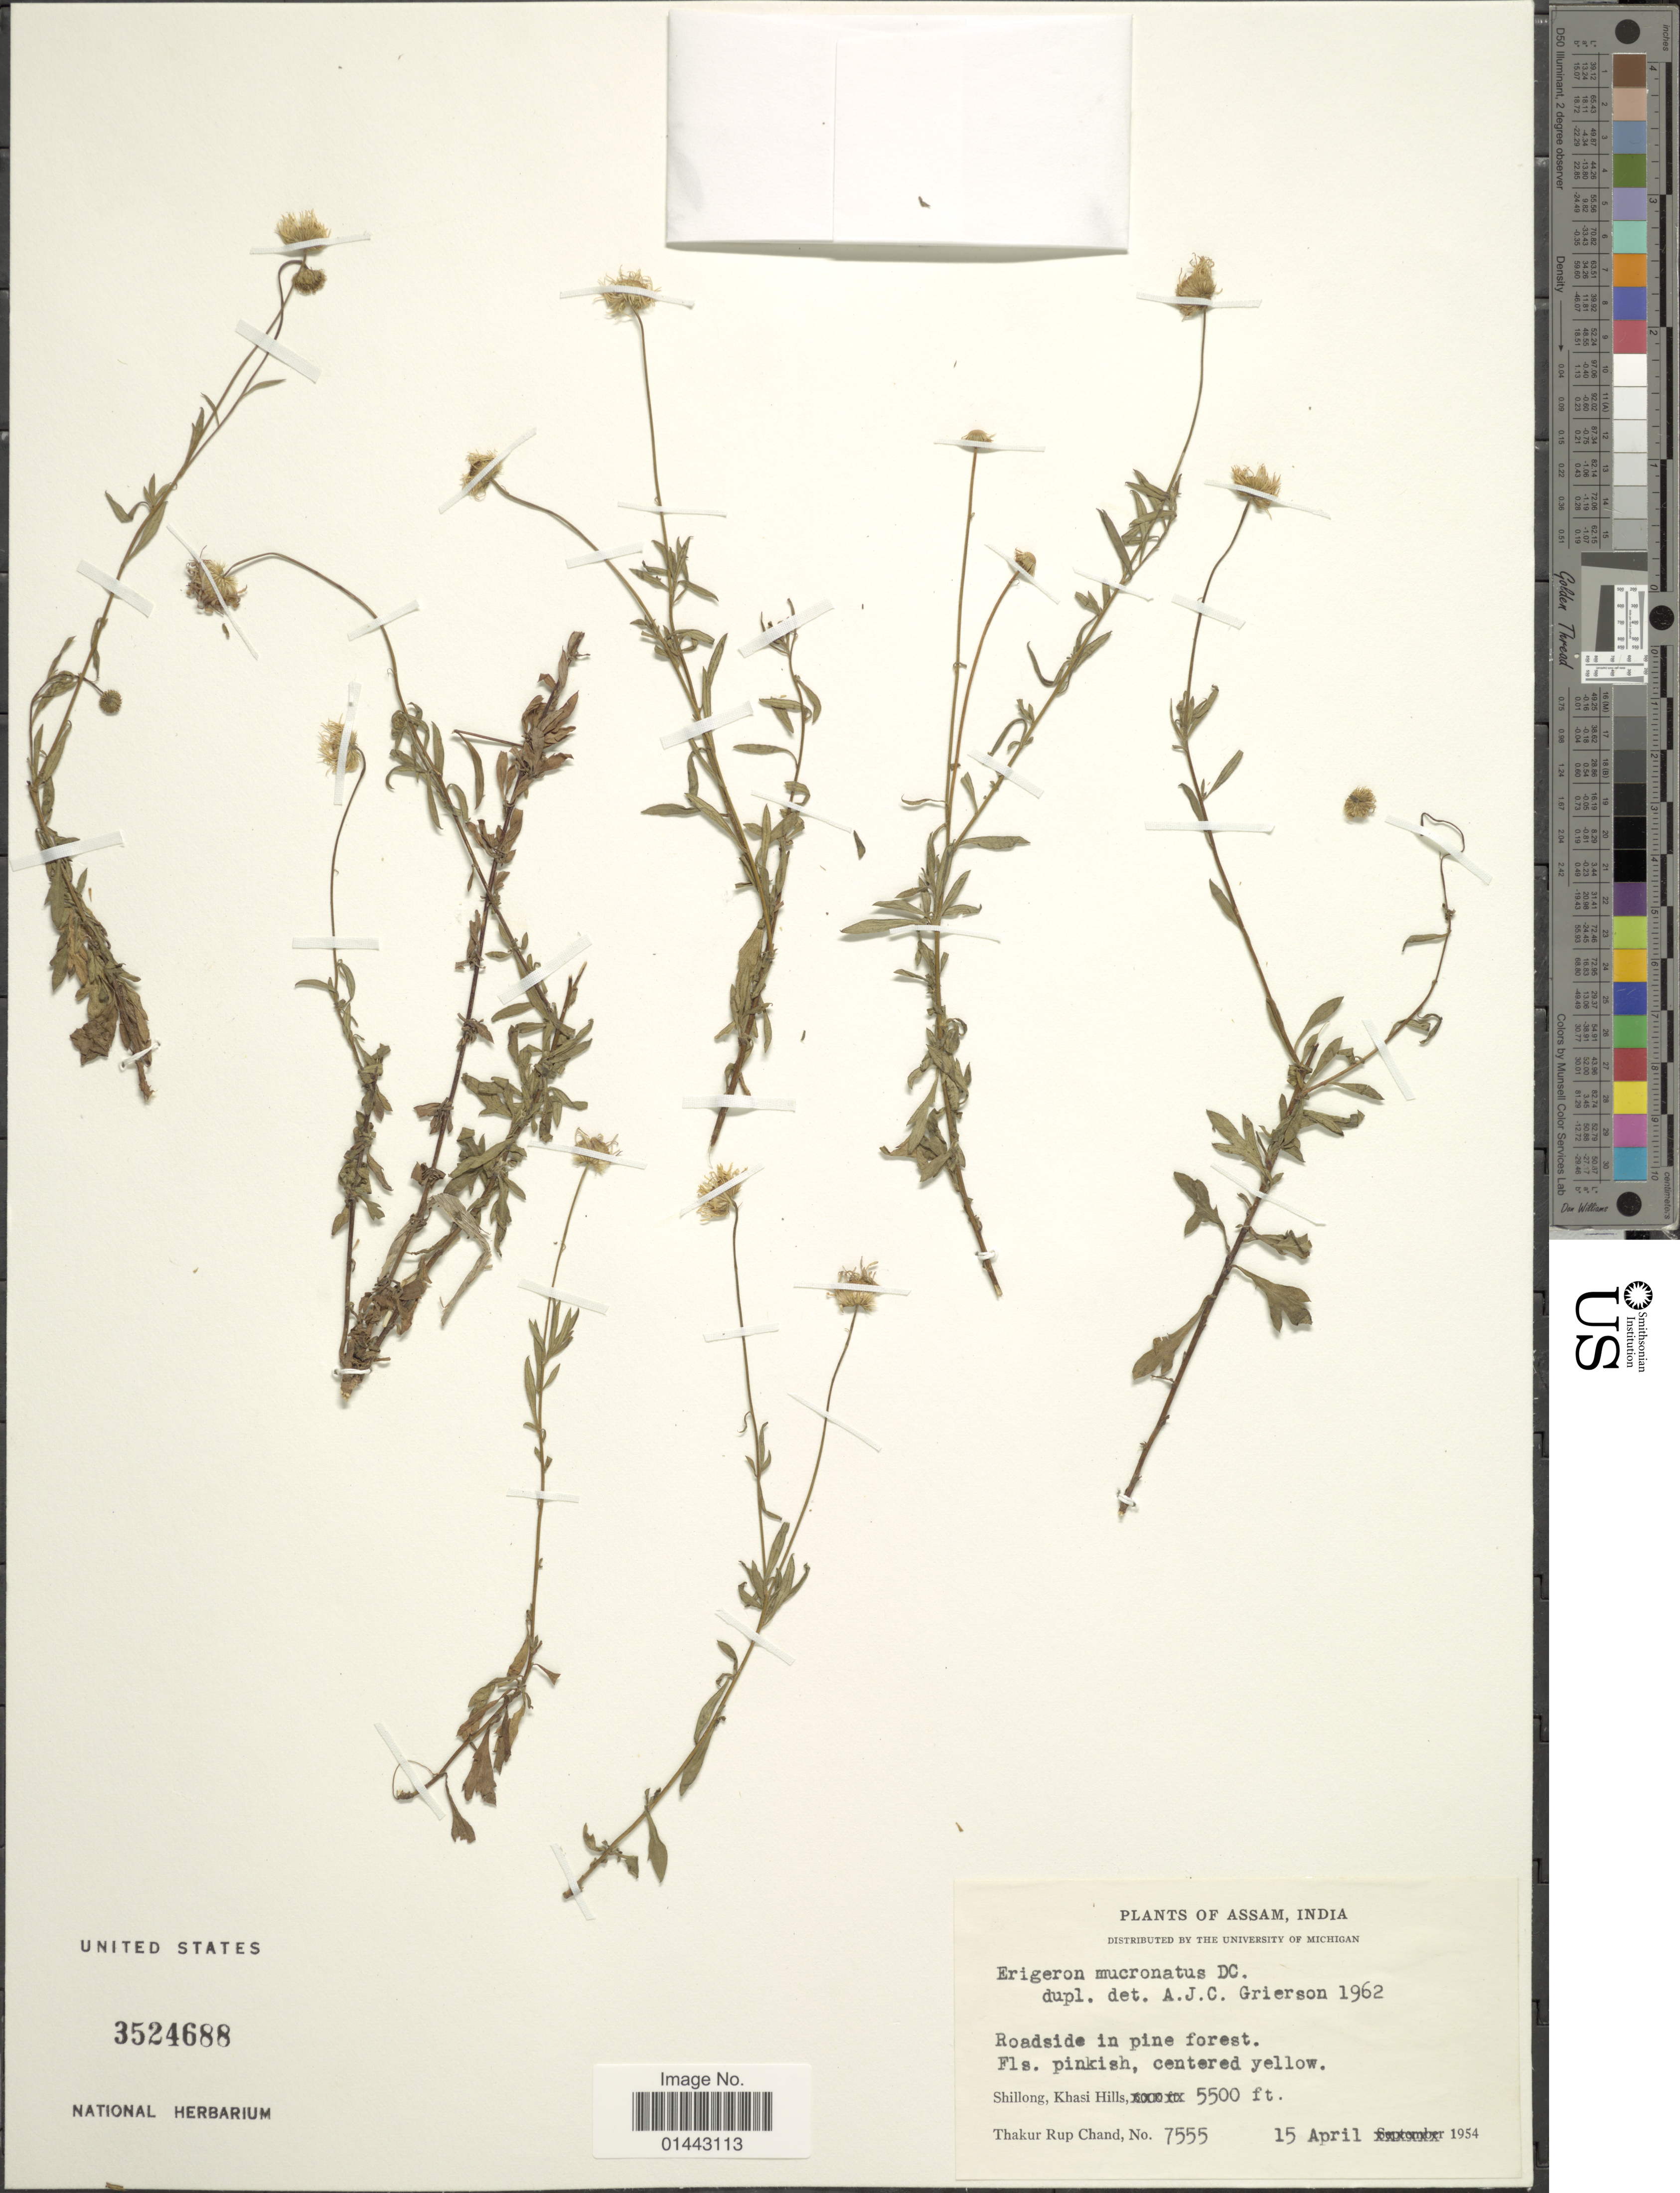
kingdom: Plantae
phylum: Tracheophyta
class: Magnoliopsida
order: Asterales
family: Asteraceae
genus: Erigeron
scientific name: Erigeron mucronatus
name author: DC.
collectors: T. R. Chand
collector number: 7555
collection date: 1954-04-15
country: India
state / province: Meghalaya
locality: Roadside in pine forest, Shillong, Khasi Hills.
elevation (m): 1676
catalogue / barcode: US 3524688